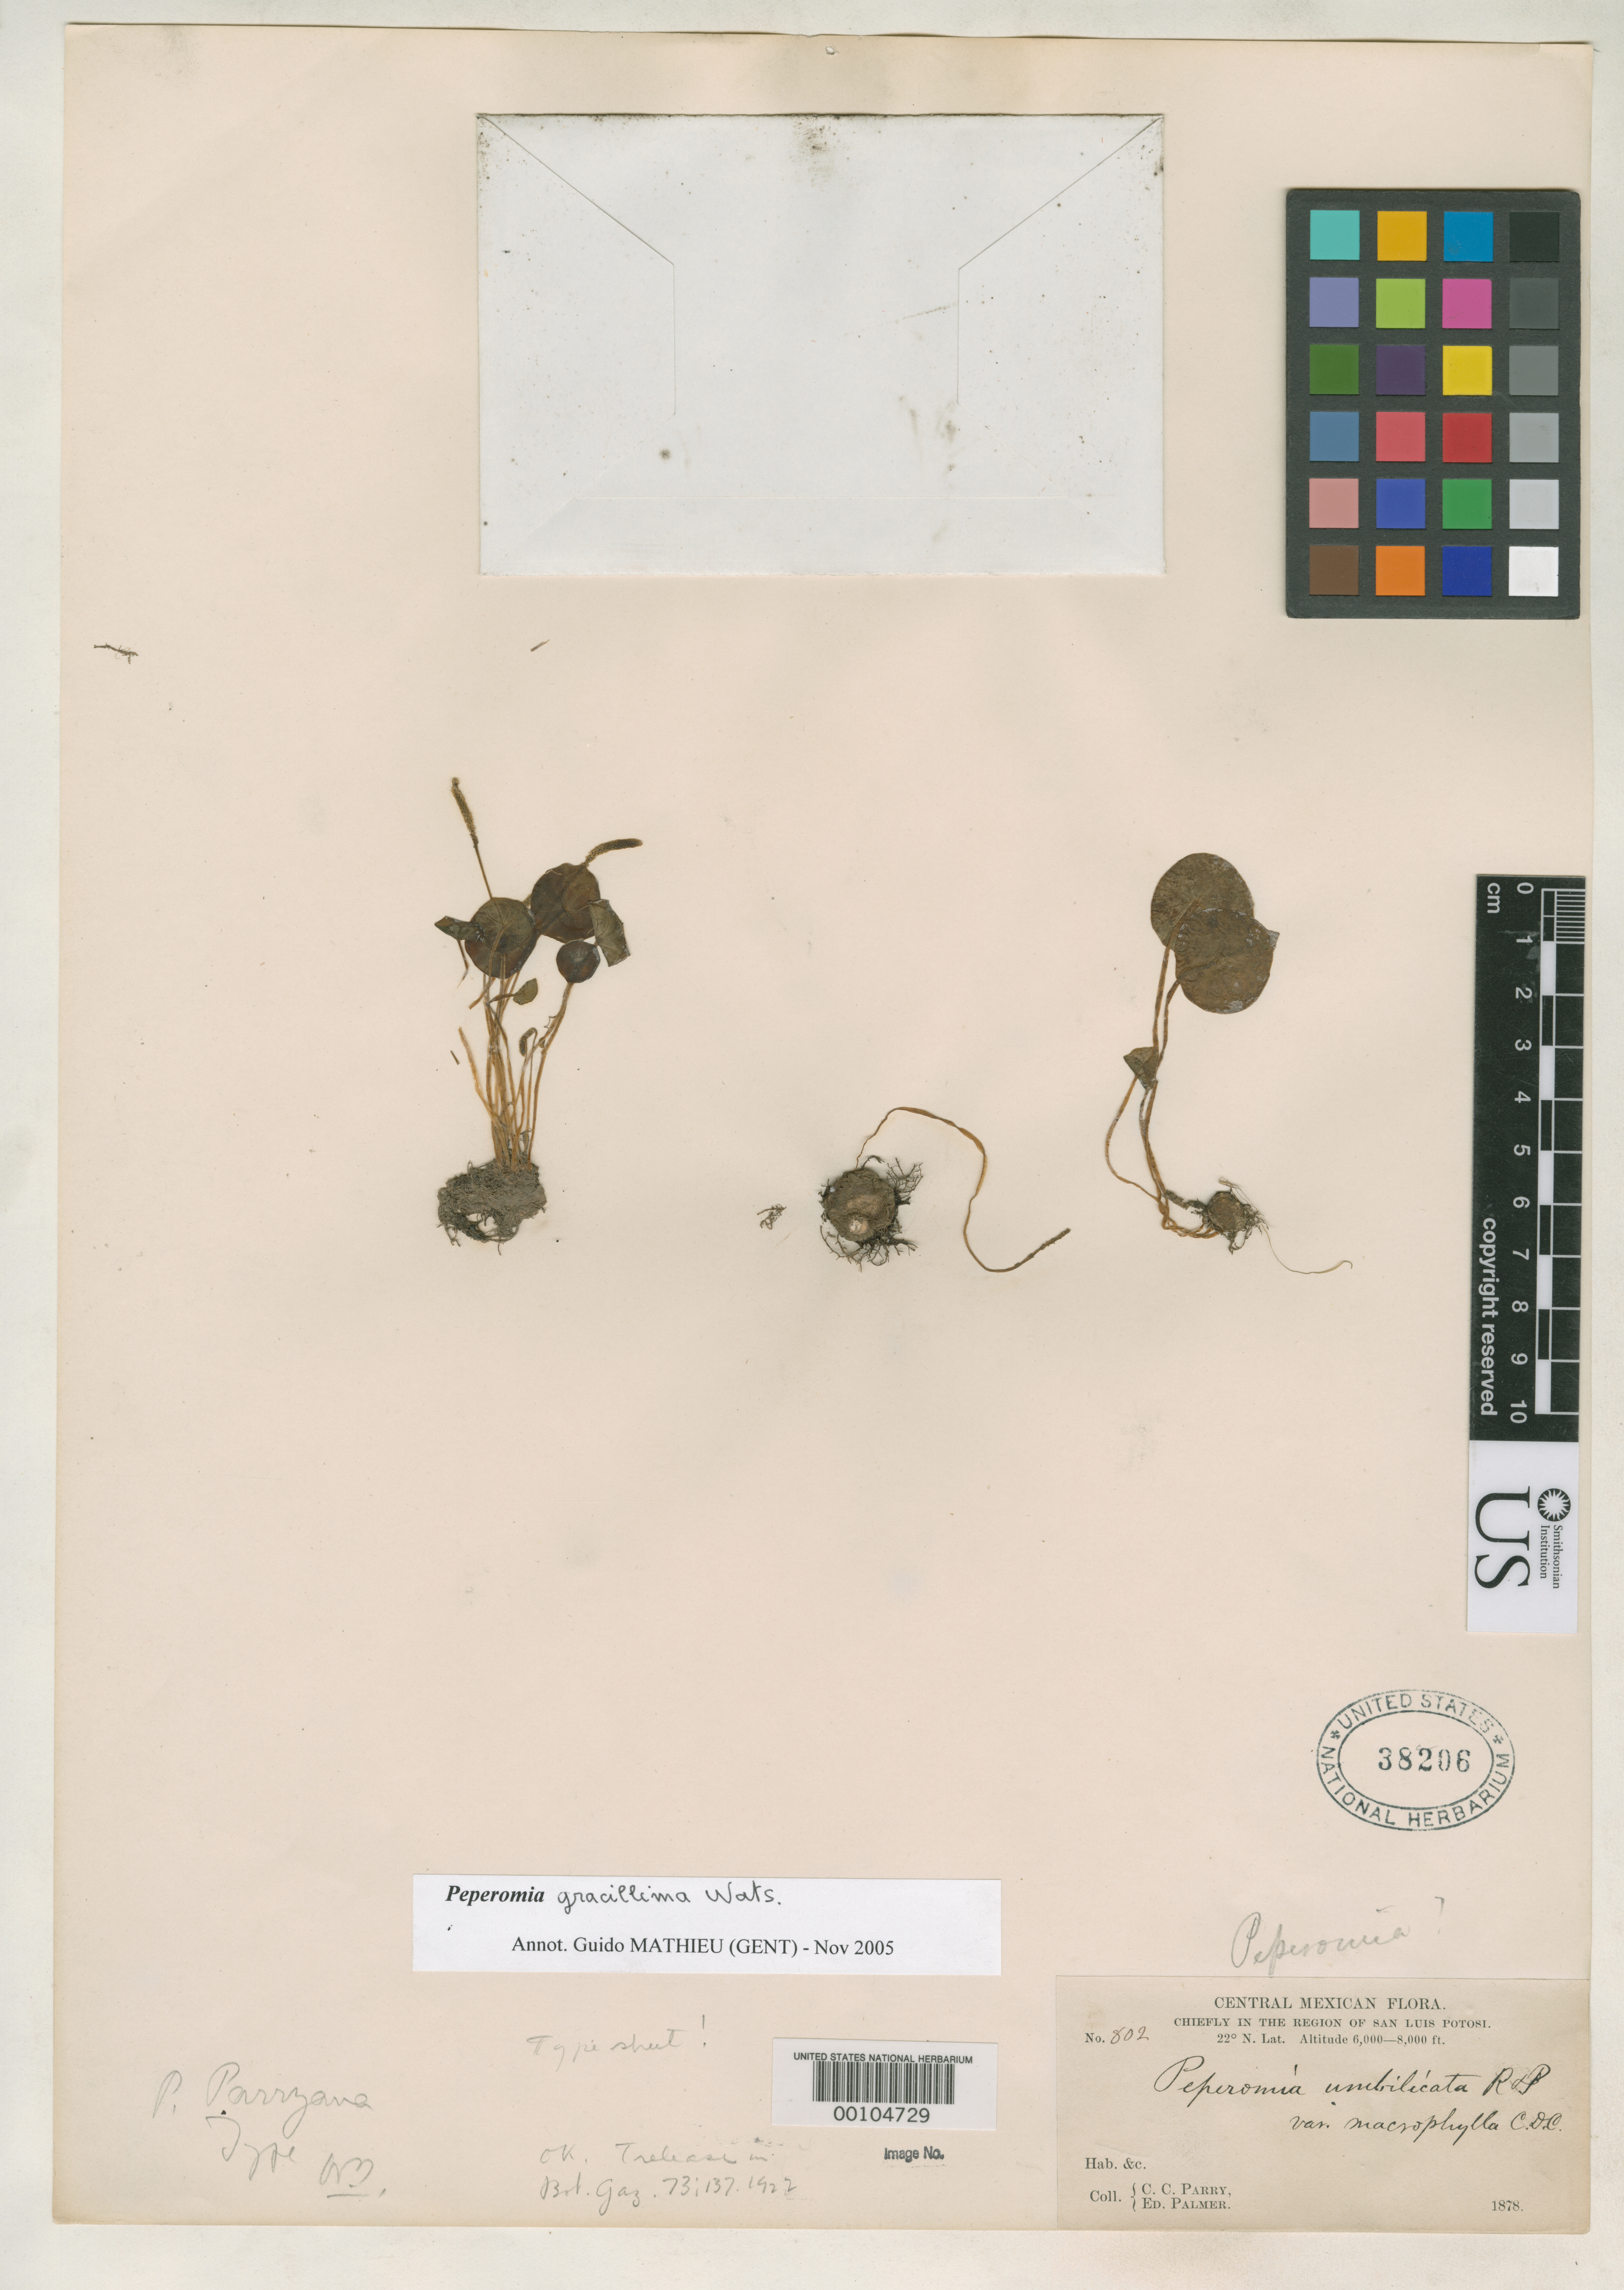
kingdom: Plantae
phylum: Tracheophyta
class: Magnoliopsida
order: Piperales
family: Piperaceae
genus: Peperomia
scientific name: Peperomia parryana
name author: Trel.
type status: Holotype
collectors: C. C. Parry & E. Palmer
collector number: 802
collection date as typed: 1878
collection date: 1878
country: Mexico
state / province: San Luis Potosi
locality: San Luis Potosi.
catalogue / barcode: US 38206